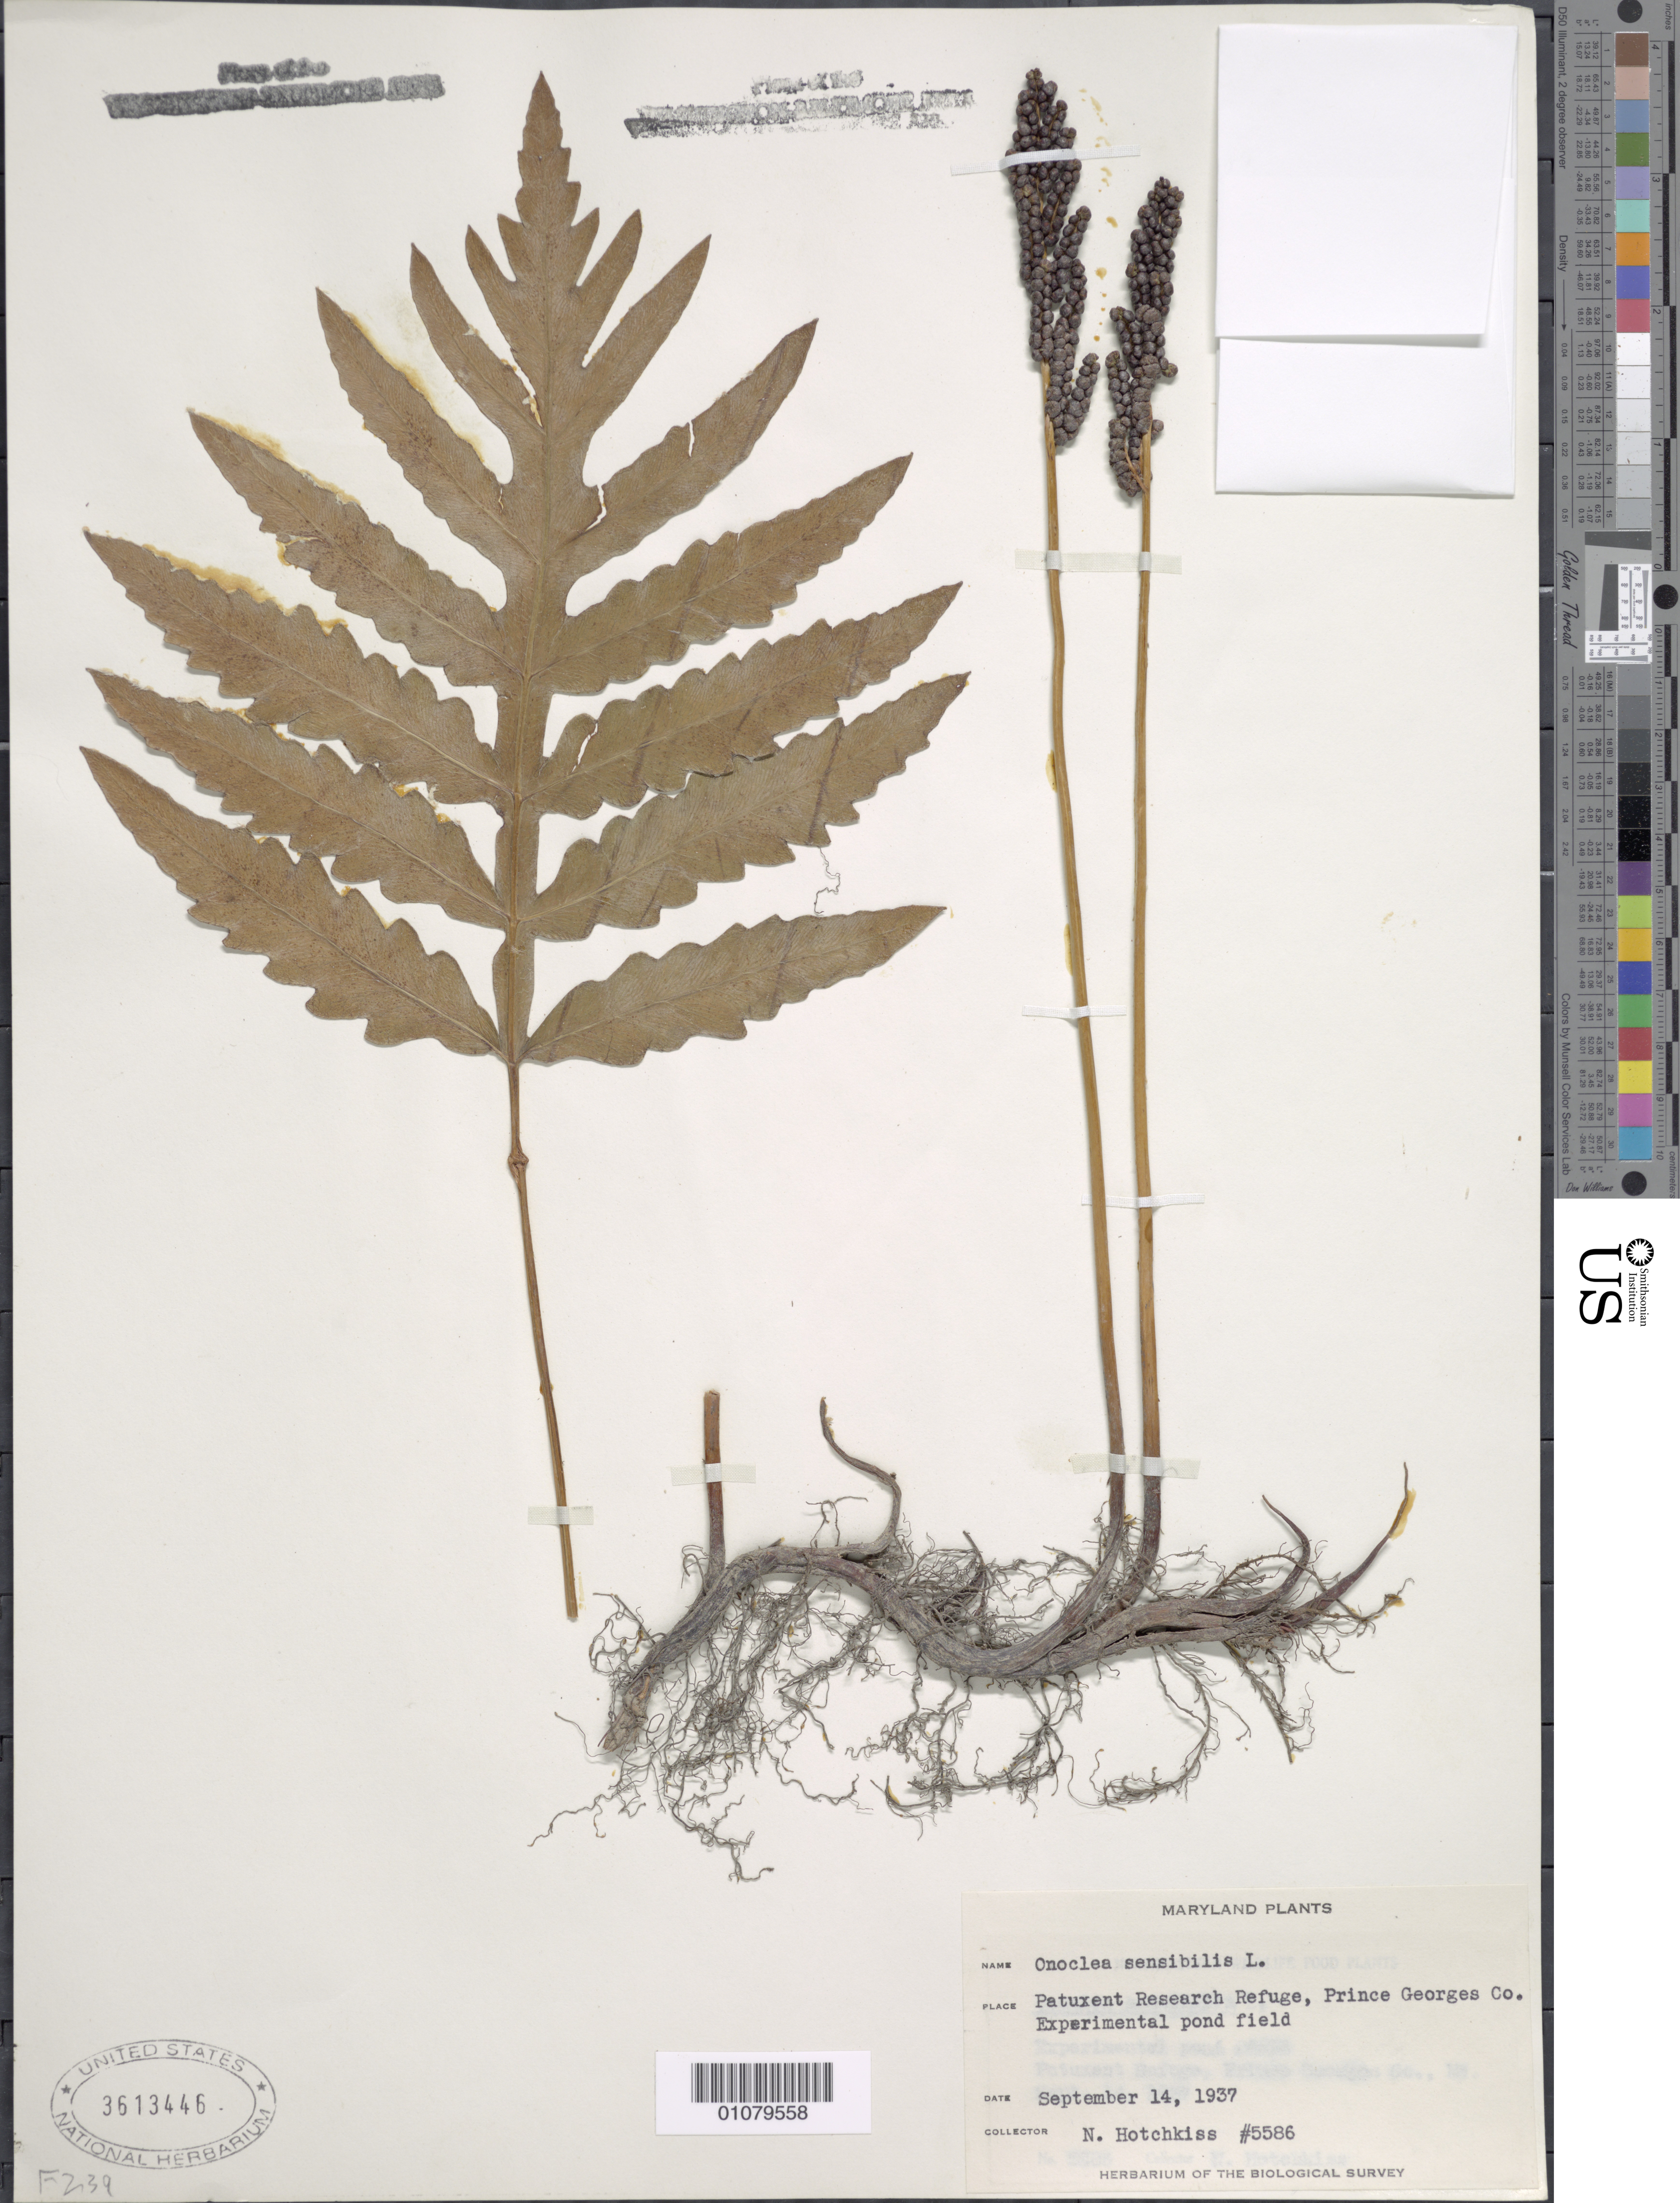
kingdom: Plantae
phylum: Tracheophyta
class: Polypodiopsida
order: Polypodiales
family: Onocleaceae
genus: Onoclea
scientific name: Onoclea sensibilis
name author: L.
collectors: N. Hotchkiss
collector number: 5586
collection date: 1937-09-14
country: United States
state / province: Maryland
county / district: Prince George's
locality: Patuxent Wildlife Refuge.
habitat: Experimental pond field.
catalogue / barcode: US 3613446